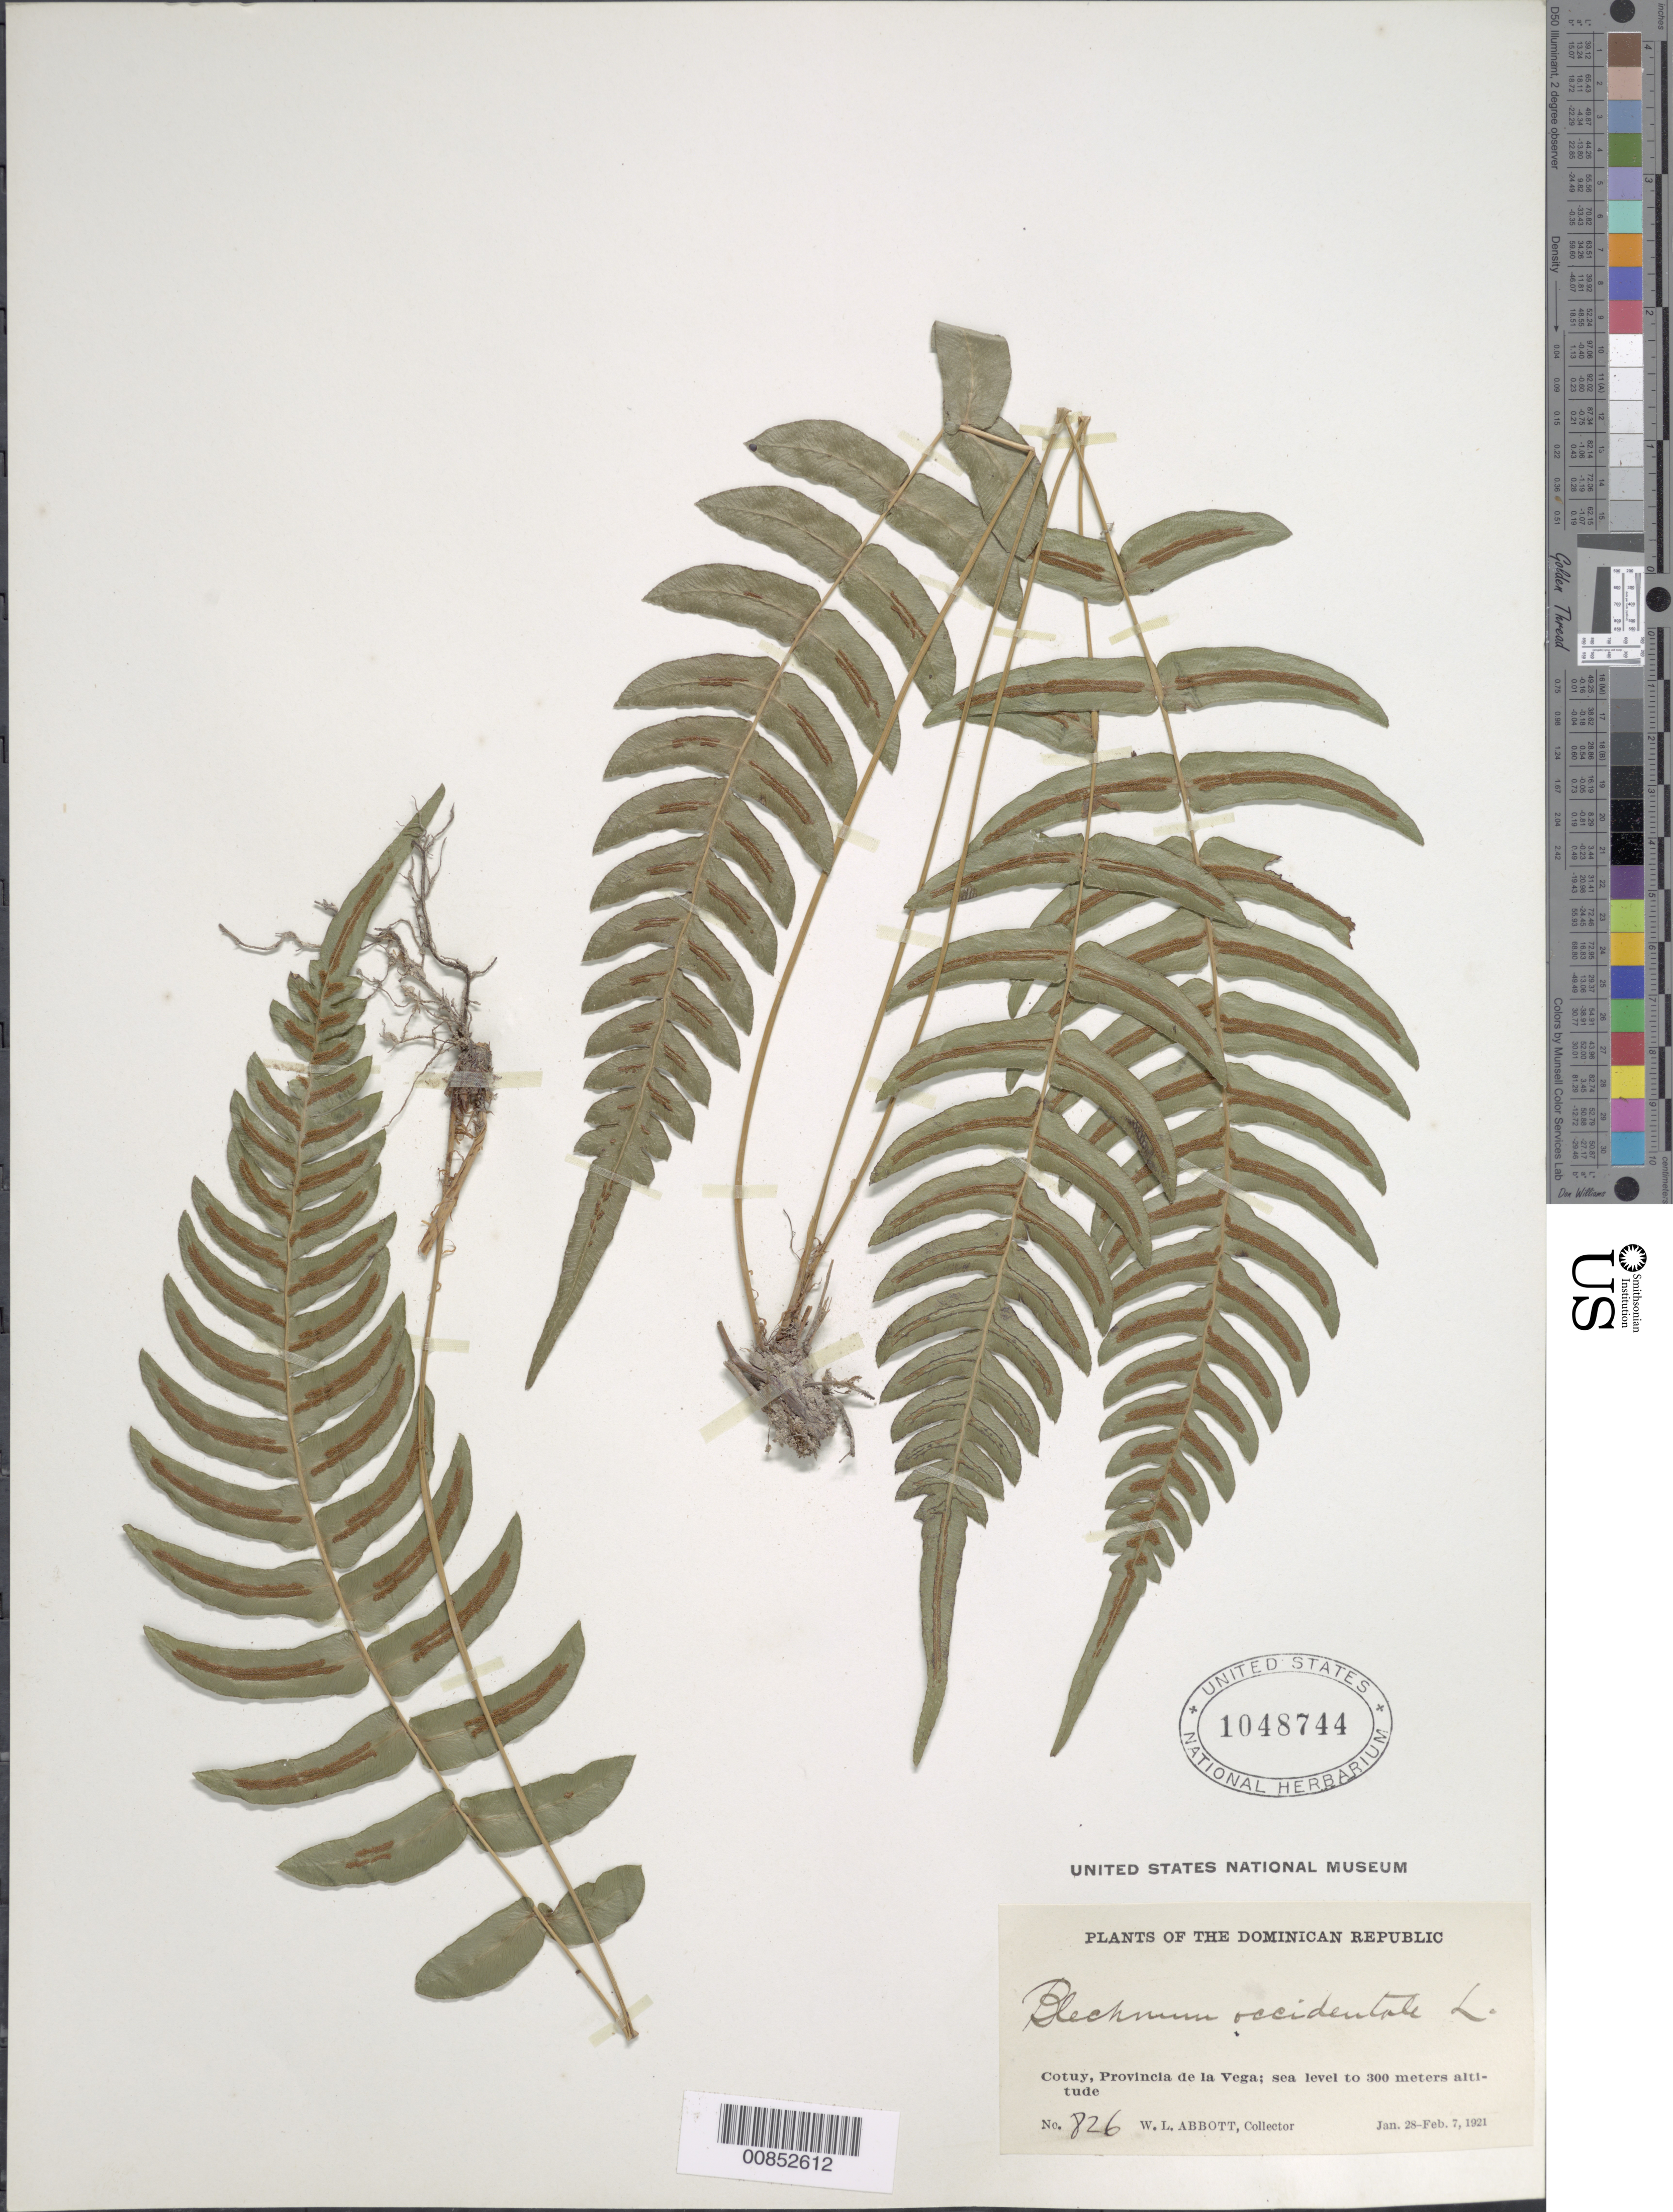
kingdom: Plantae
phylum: Tracheophyta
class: Polypodiopsida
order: Polypodiales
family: Blechnaceae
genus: Blechnum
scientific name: Blechnum occidentale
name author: L.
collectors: W. L. Abbott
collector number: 826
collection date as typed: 28 Jan 1921 to 07 Feb 1921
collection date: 1921-01-28/1921-02-07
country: Dominican Republic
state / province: La Vega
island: Hispaniola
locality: Cotuy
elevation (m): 0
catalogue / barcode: US 1048744